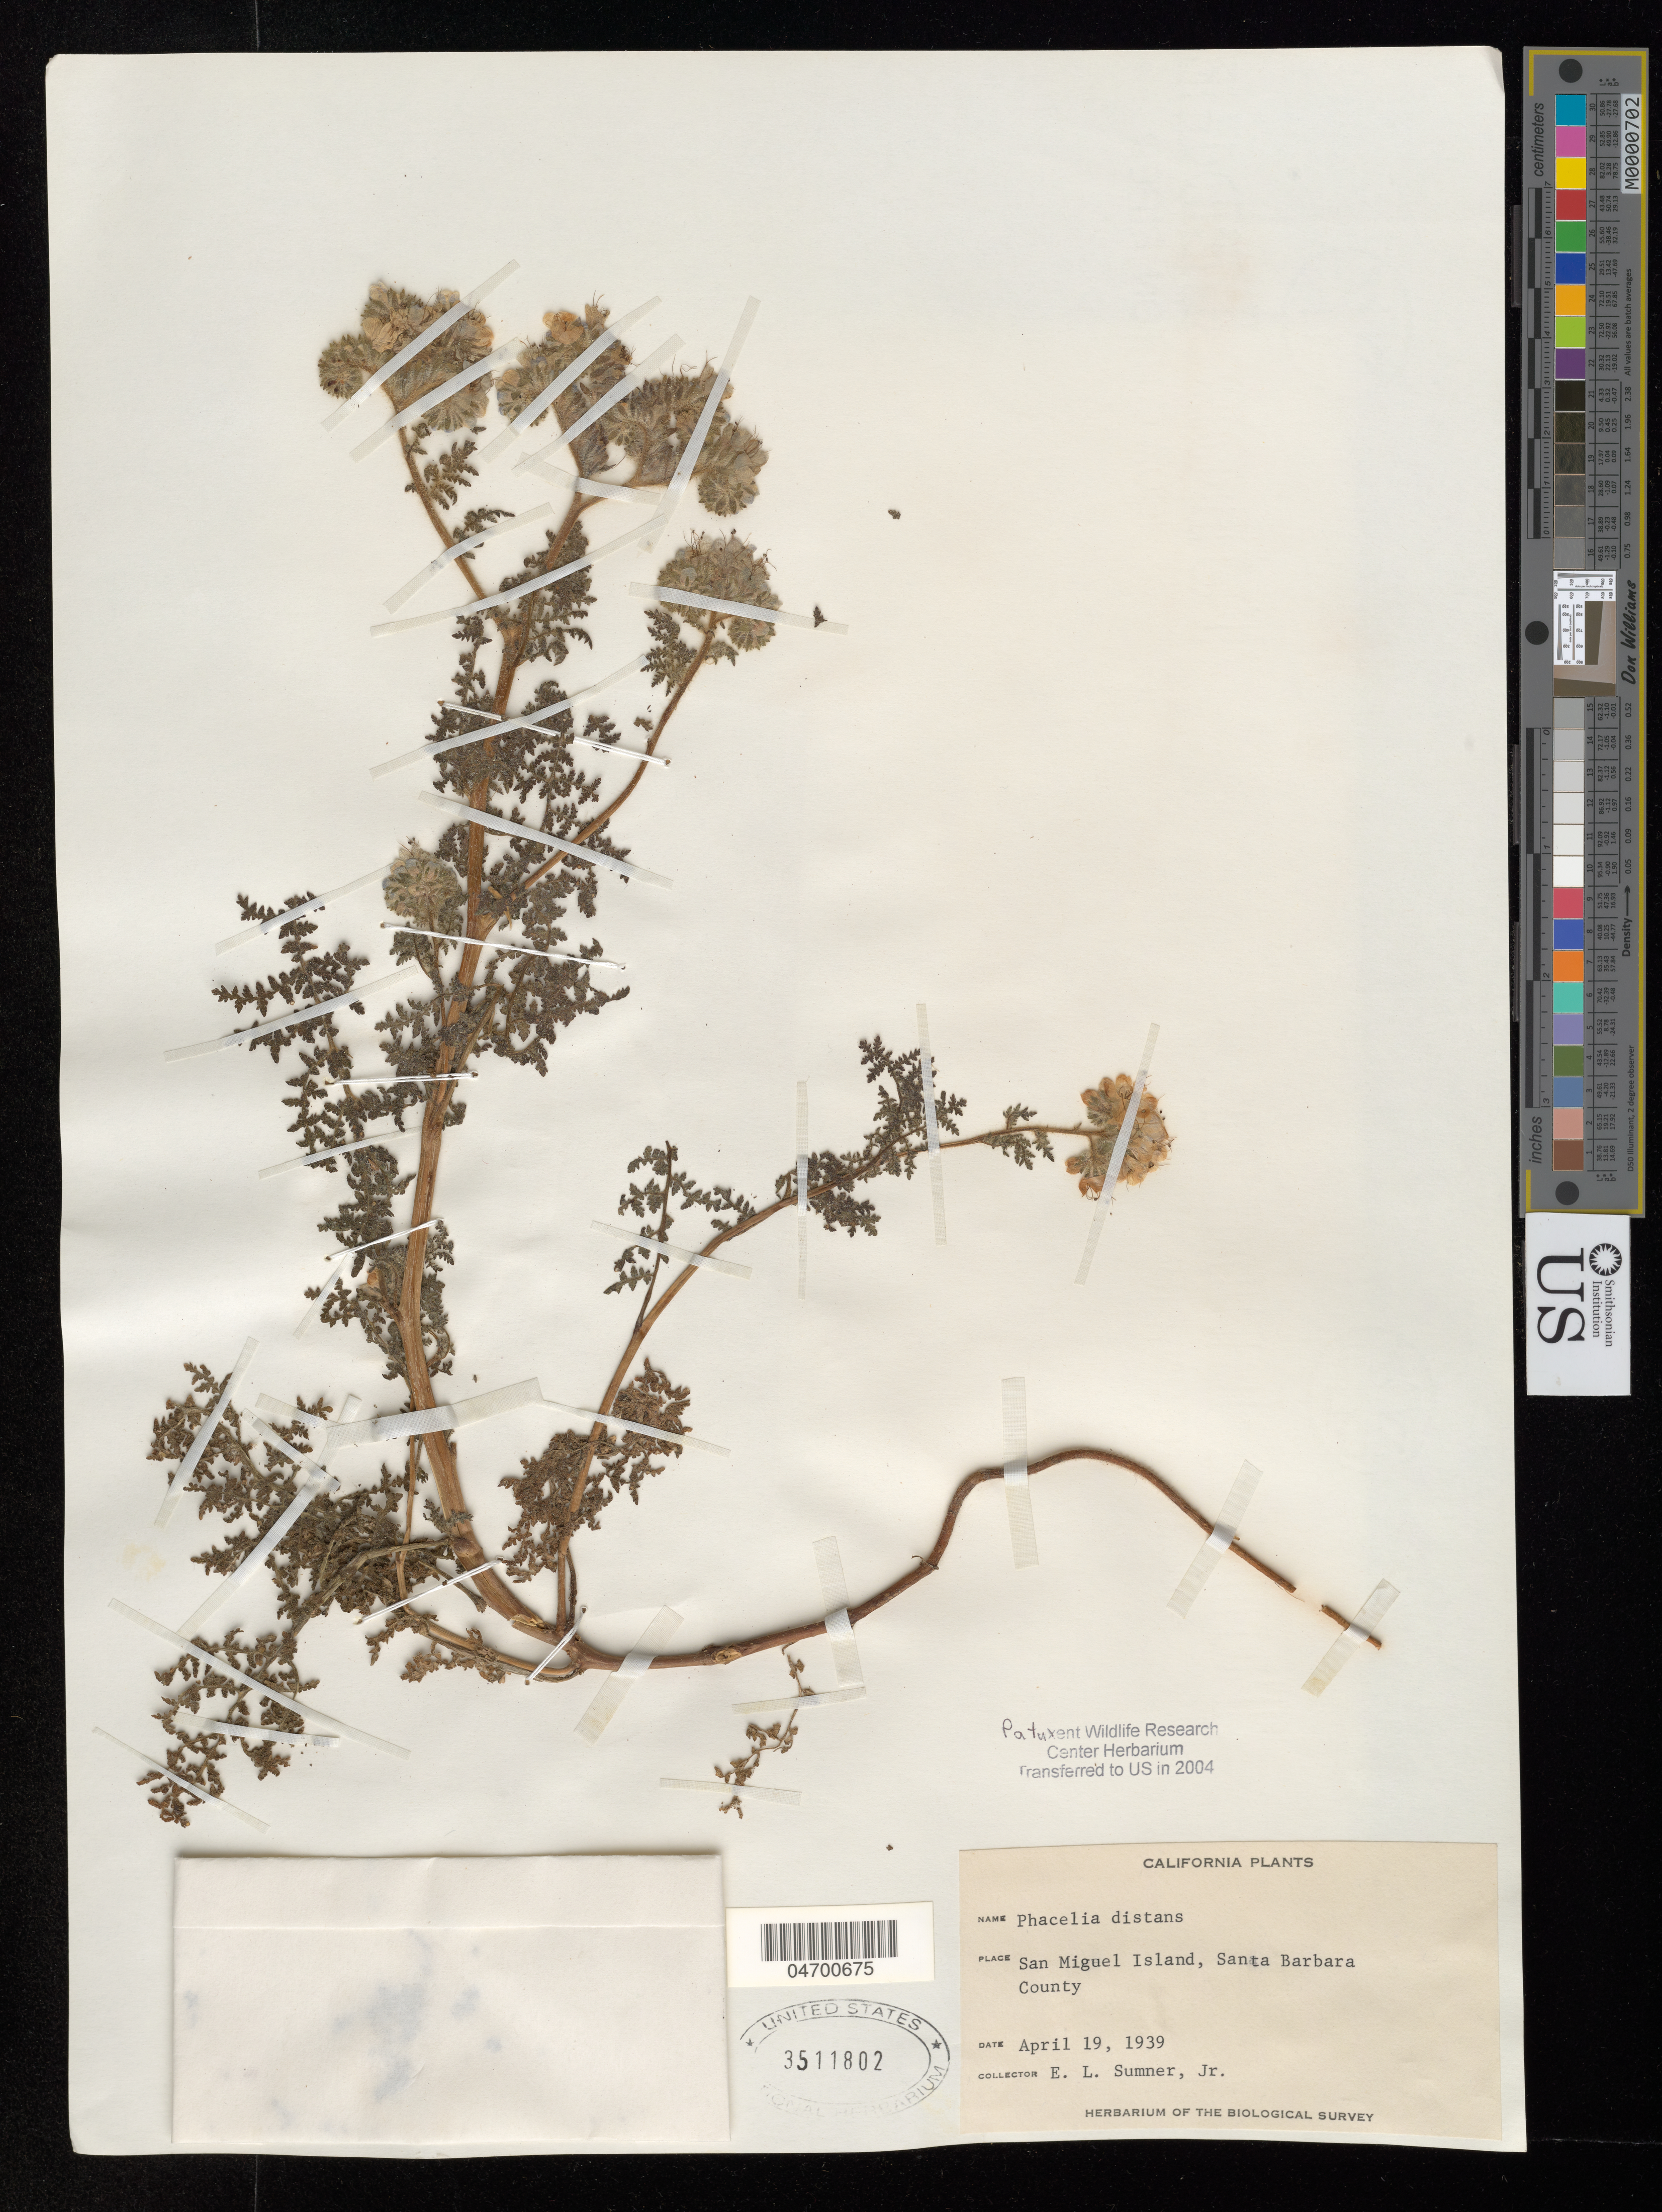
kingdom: Plantae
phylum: Tracheophyta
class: Magnoliopsida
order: Boraginales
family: Hydrophyllaceae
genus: Phacelia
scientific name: Phacelia distans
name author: Benth.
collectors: E. Sumner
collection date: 1939-04-19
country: United States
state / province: California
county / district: Santa Barbara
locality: San Miguel Island, Santa Barbara County.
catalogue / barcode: US 3511802